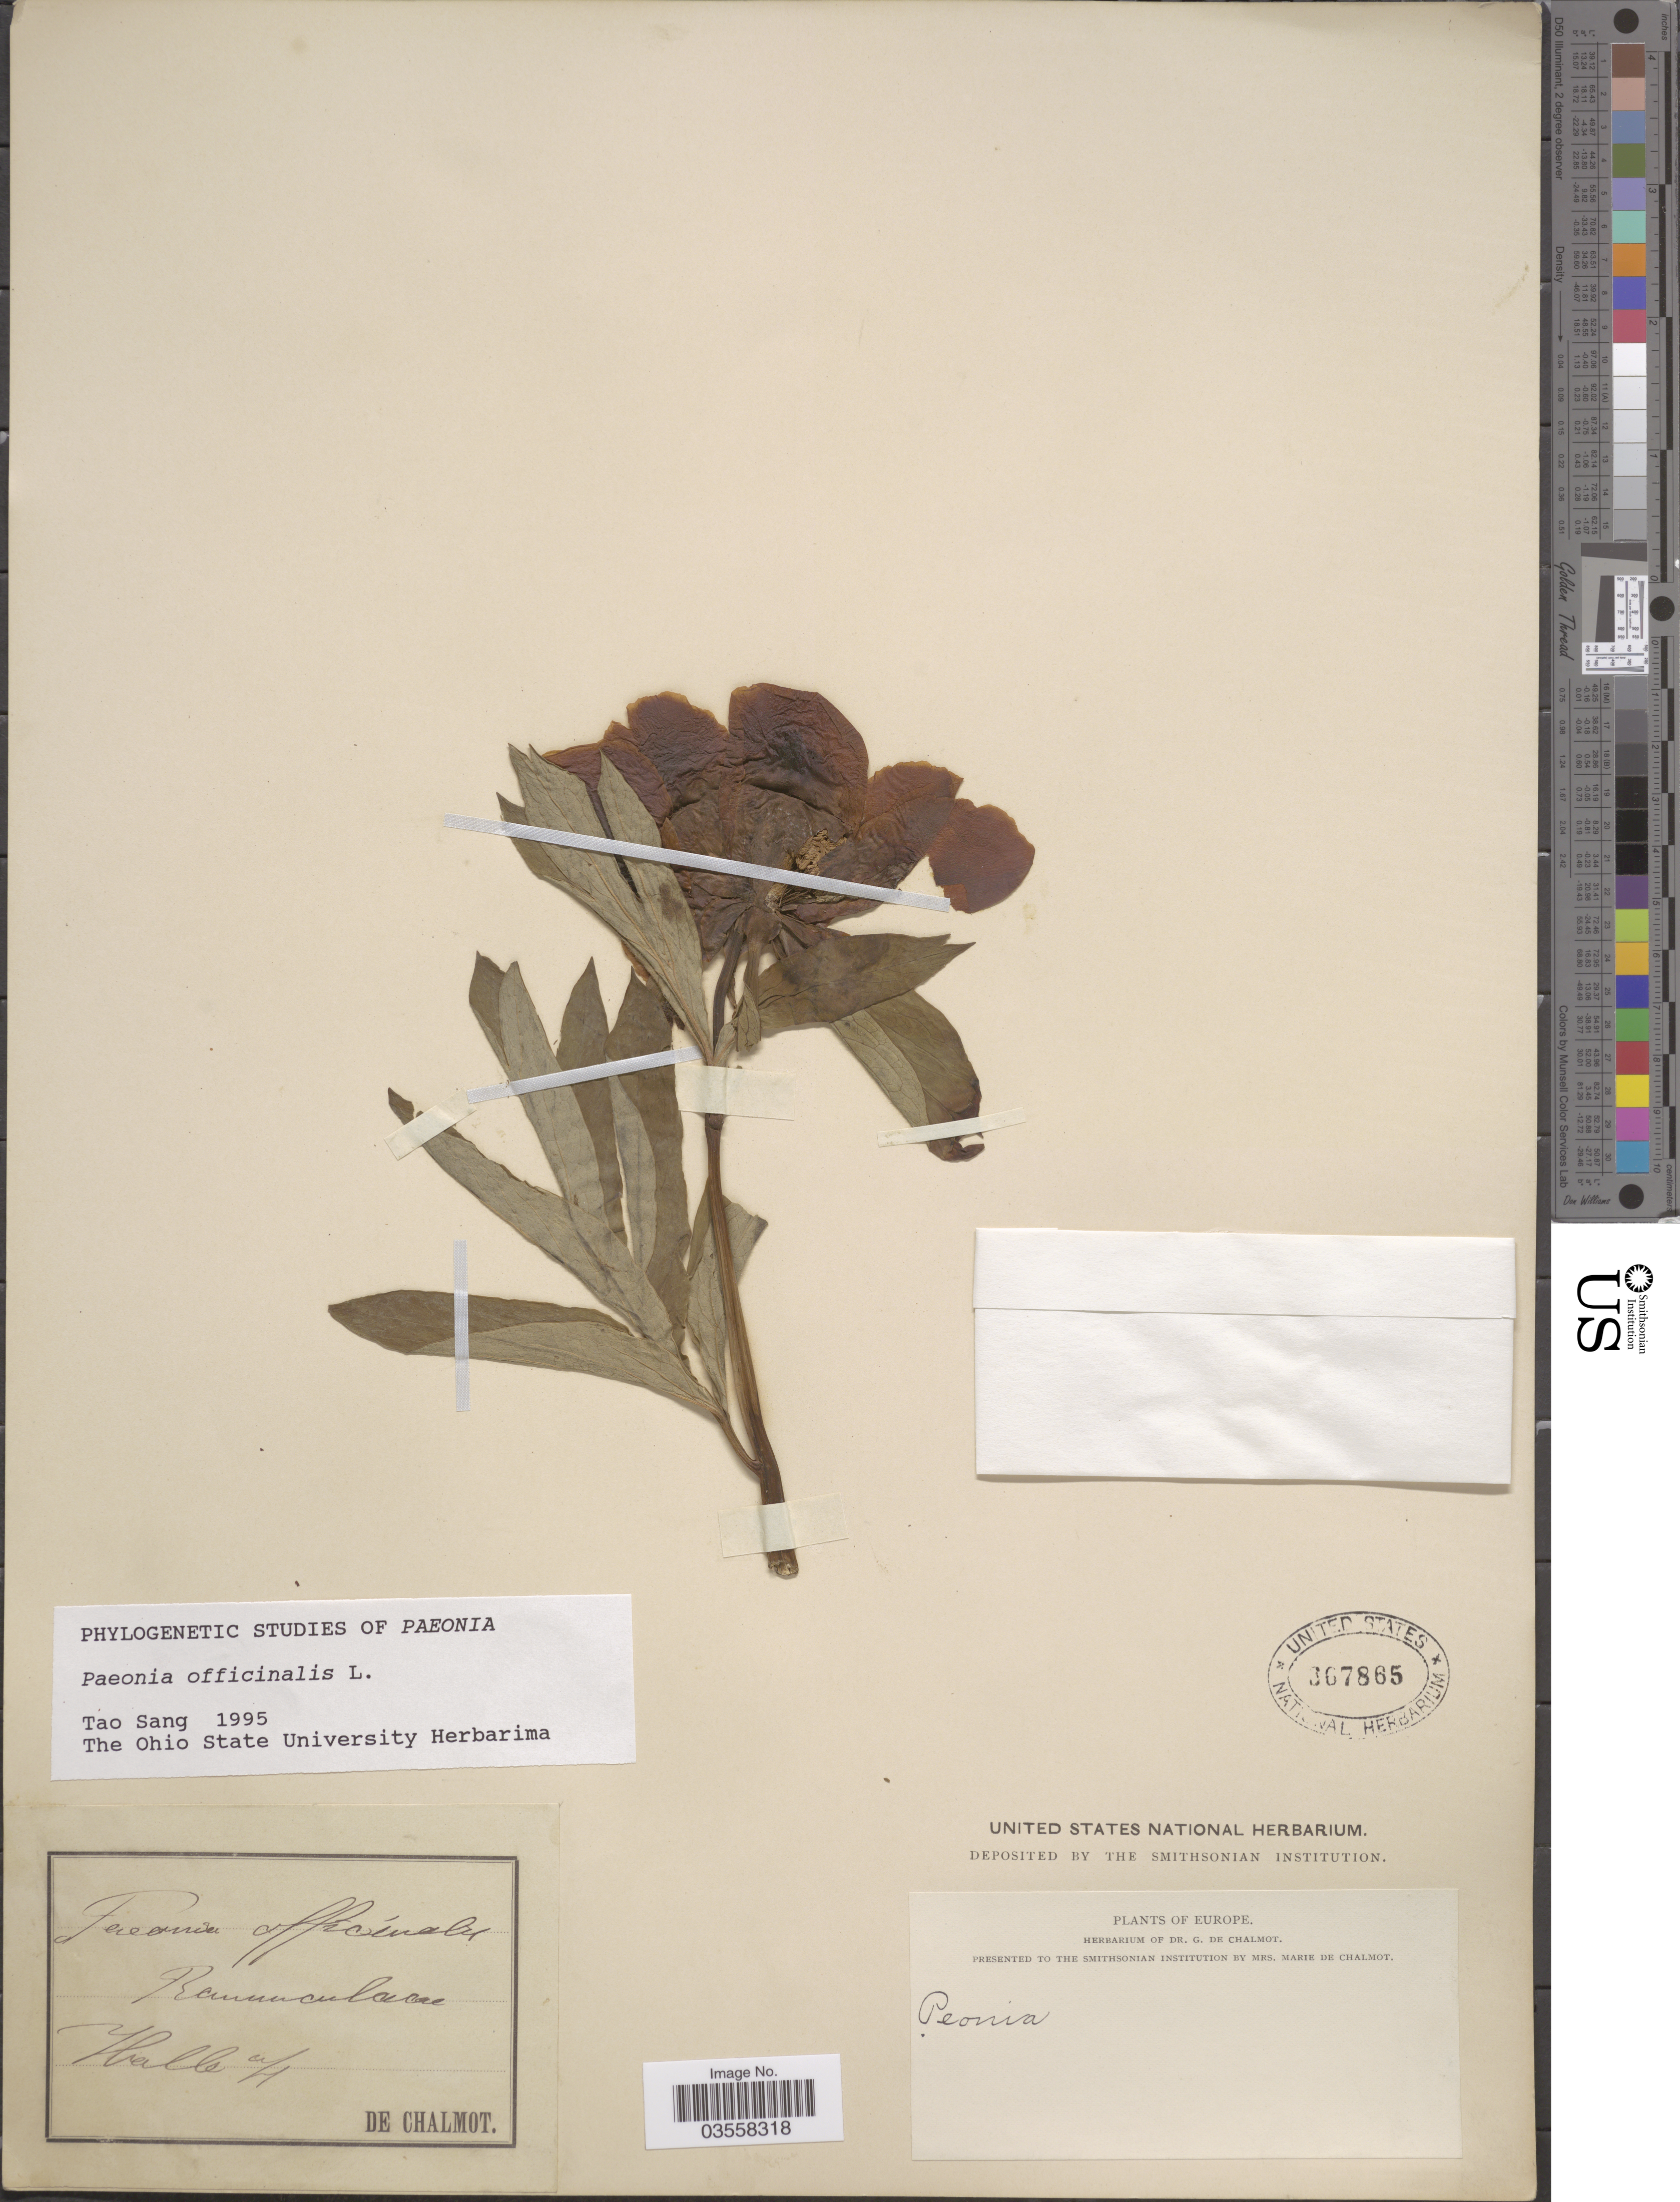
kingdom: Plantae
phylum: Tracheophyta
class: Magnoliopsida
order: Saxifragales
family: Paeoniaceae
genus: Paeonia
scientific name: Paeonia officinalis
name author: L.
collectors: G. de Chalmot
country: Germany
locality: Halle, Europe.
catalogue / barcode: US 367865